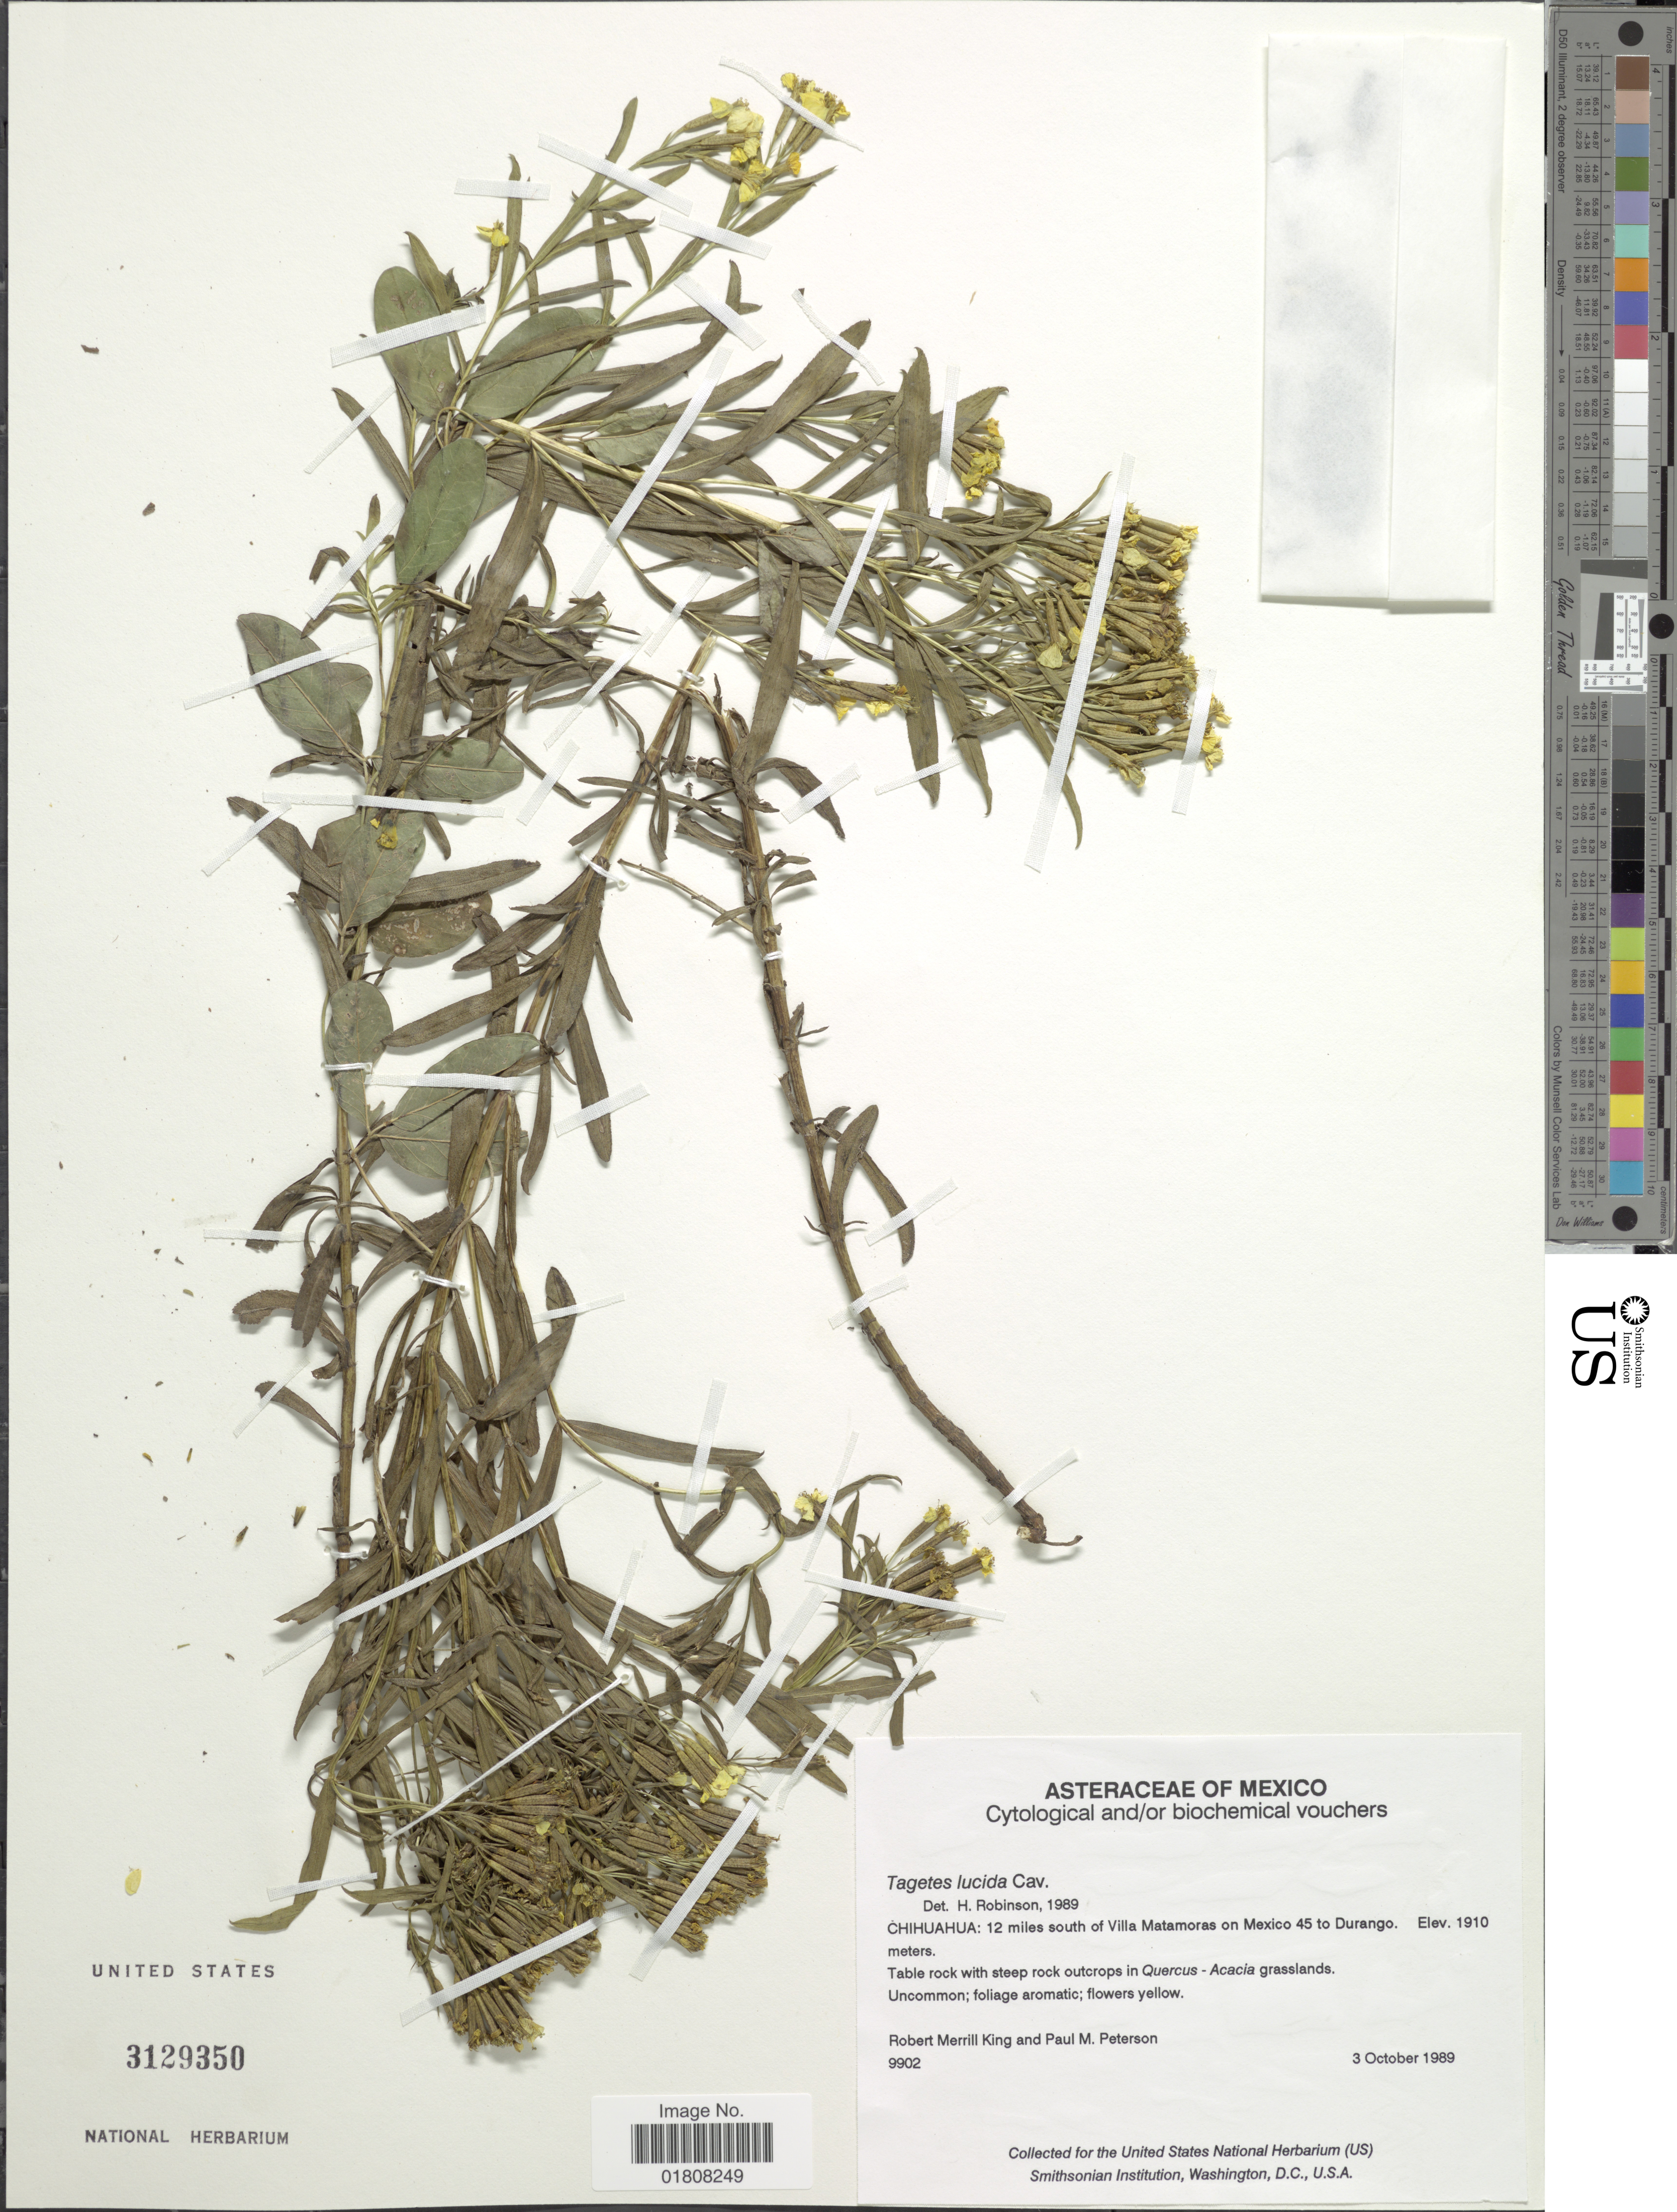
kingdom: Plantae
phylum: Tracheophyta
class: Magnoliopsida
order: Asterales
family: Asteraceae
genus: Tagetes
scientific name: Tagetes lucida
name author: Cav.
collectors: R. M. King & P. M. Peterson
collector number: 9902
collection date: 1989-10-03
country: Mexico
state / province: Chihuahua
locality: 12 miles south of Villa Matamoras on Mexico 45 to Durango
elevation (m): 1910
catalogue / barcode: US 3129350